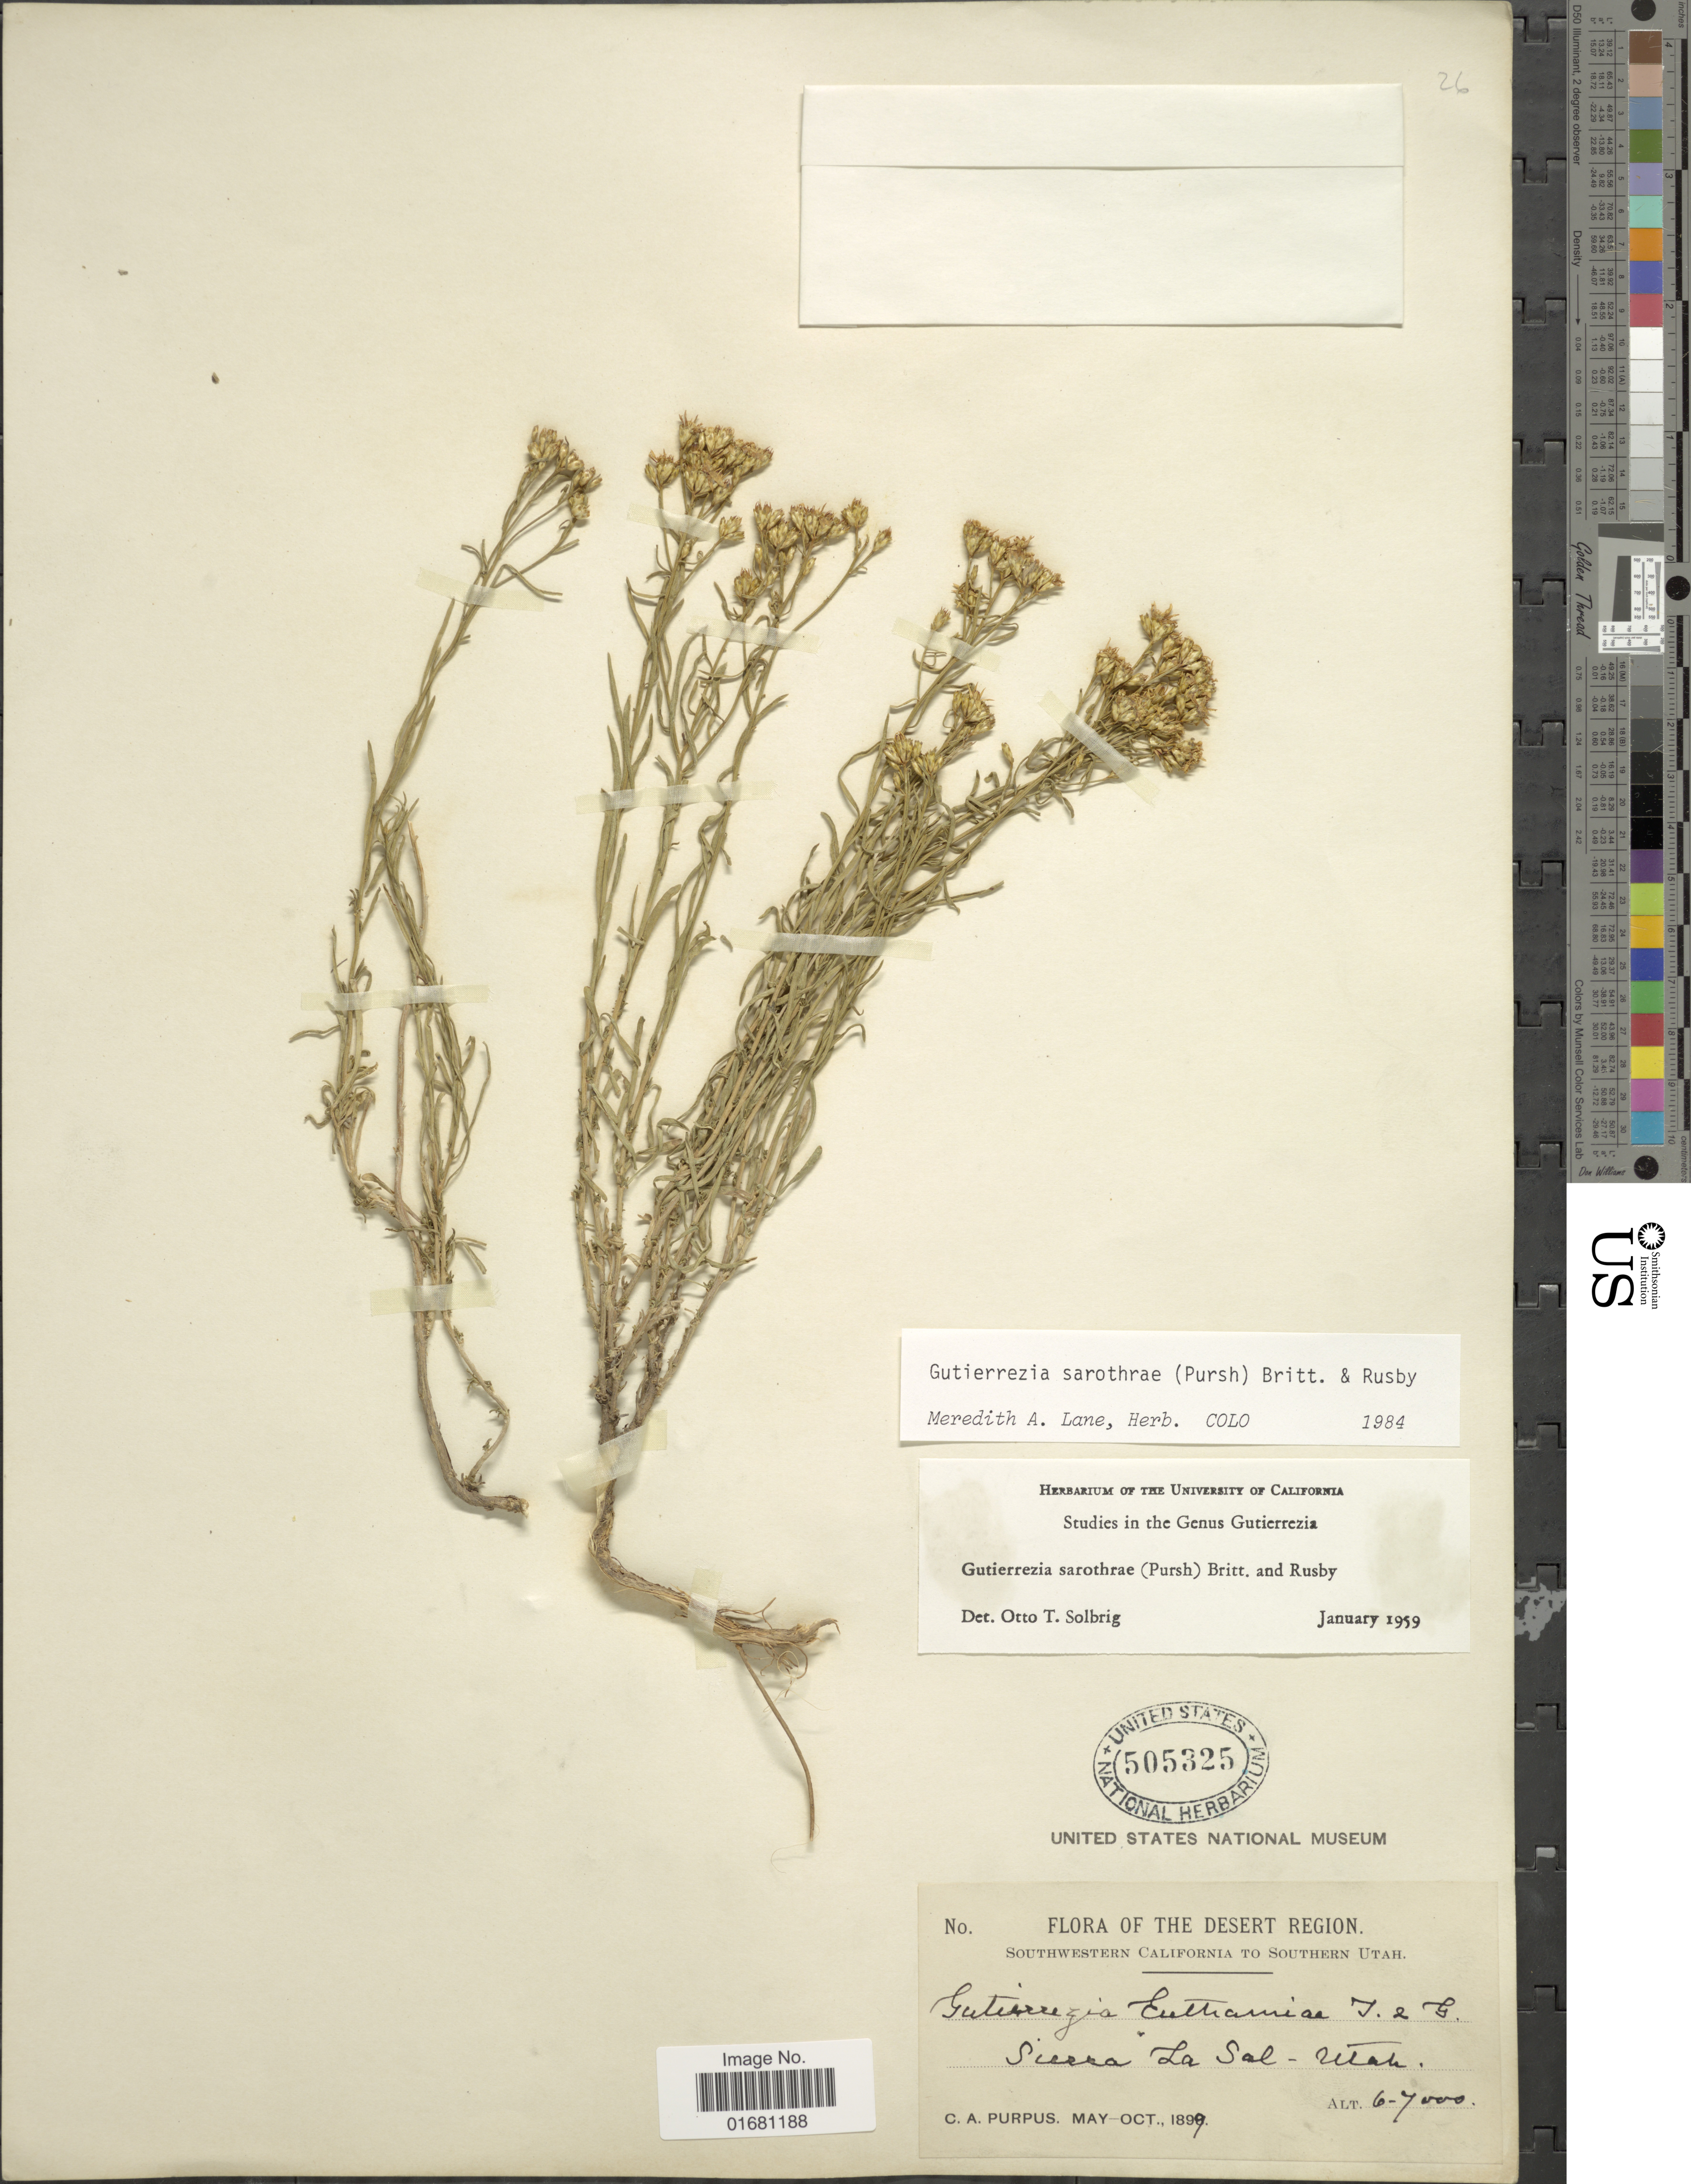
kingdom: Plantae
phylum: Tracheophyta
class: Magnoliopsida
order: Asterales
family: Asteraceae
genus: Gutierrezia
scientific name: Gutierrezia sarothrae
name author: (Pursh) Britton & Rusby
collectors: C. A. Purpus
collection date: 1899-05/1899-10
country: United States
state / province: Utah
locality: The Desert Region, Southwestern California to Southern Utah, Sierra La Sal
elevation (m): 1829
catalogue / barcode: US 505325